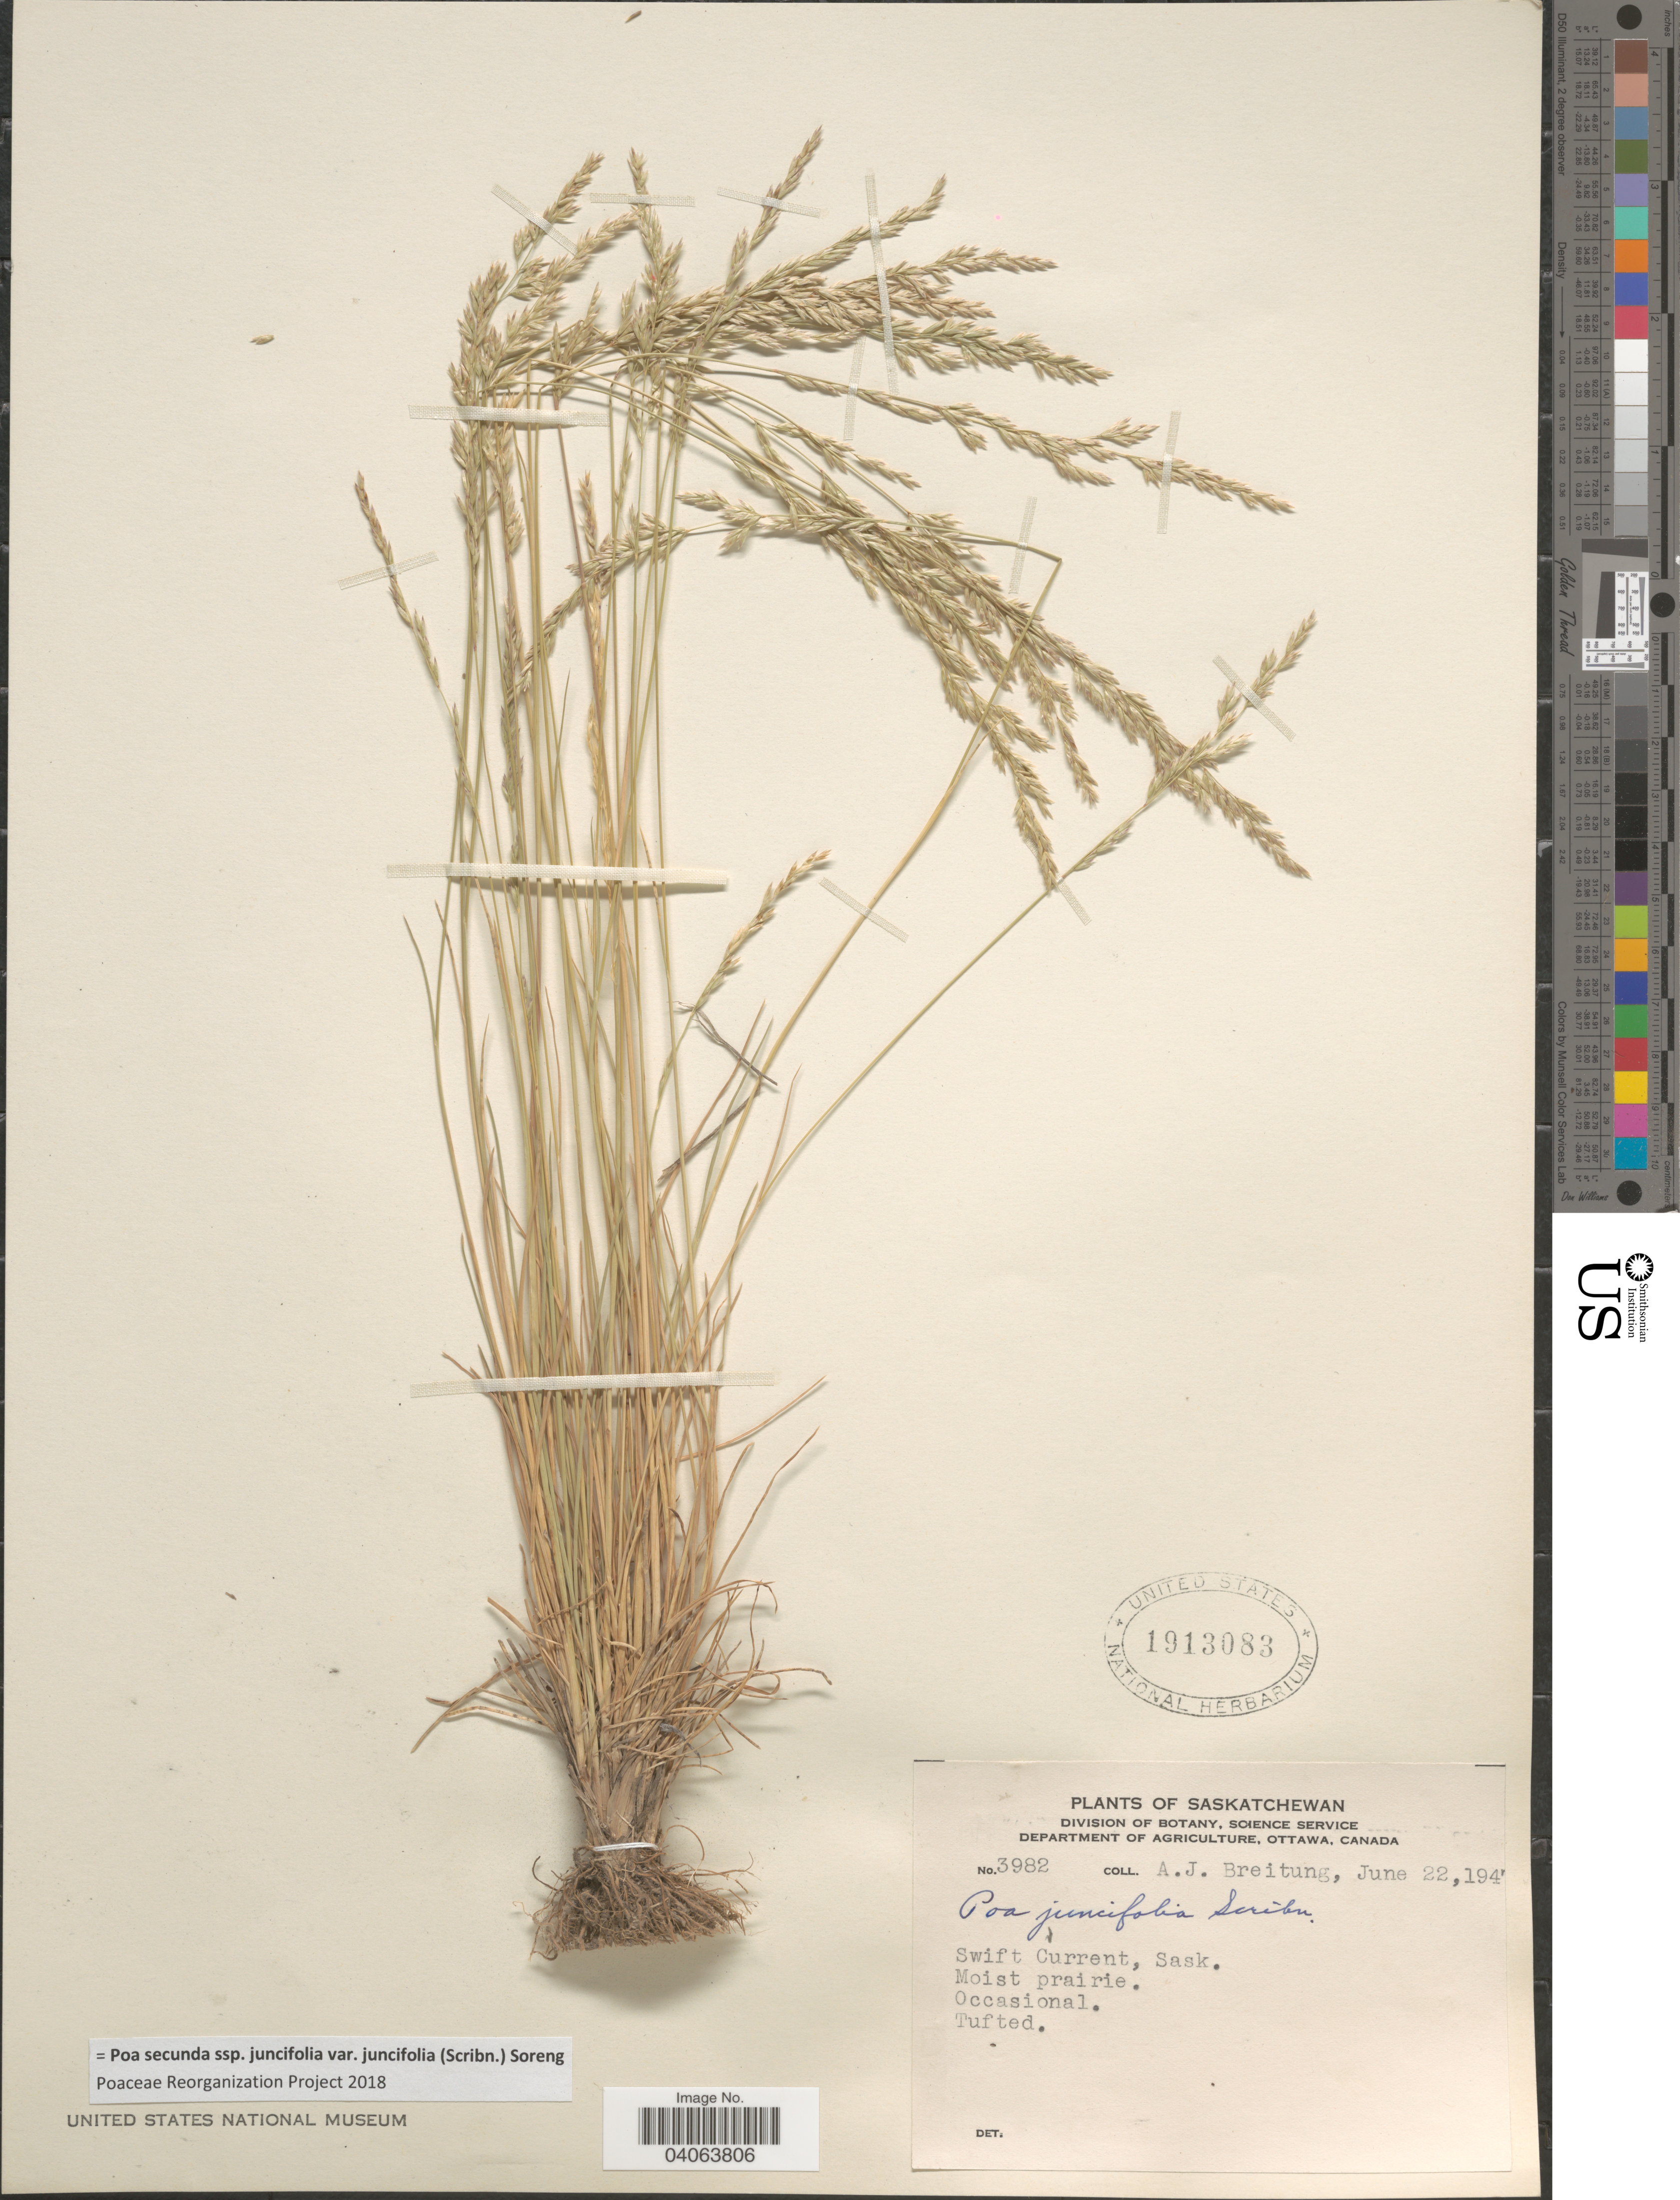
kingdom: Plantae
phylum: Tracheophyta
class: Liliopsida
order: Poales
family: Poaceae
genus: Poa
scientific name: Poa secunda subsp. juncifolia var. juncifolia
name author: (Scribn.) Soreng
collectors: A. Breitung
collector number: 3982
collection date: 1947-06-22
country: Canada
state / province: Saskatchewan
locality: Swift Current. Moist prairie.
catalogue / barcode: US 1913083